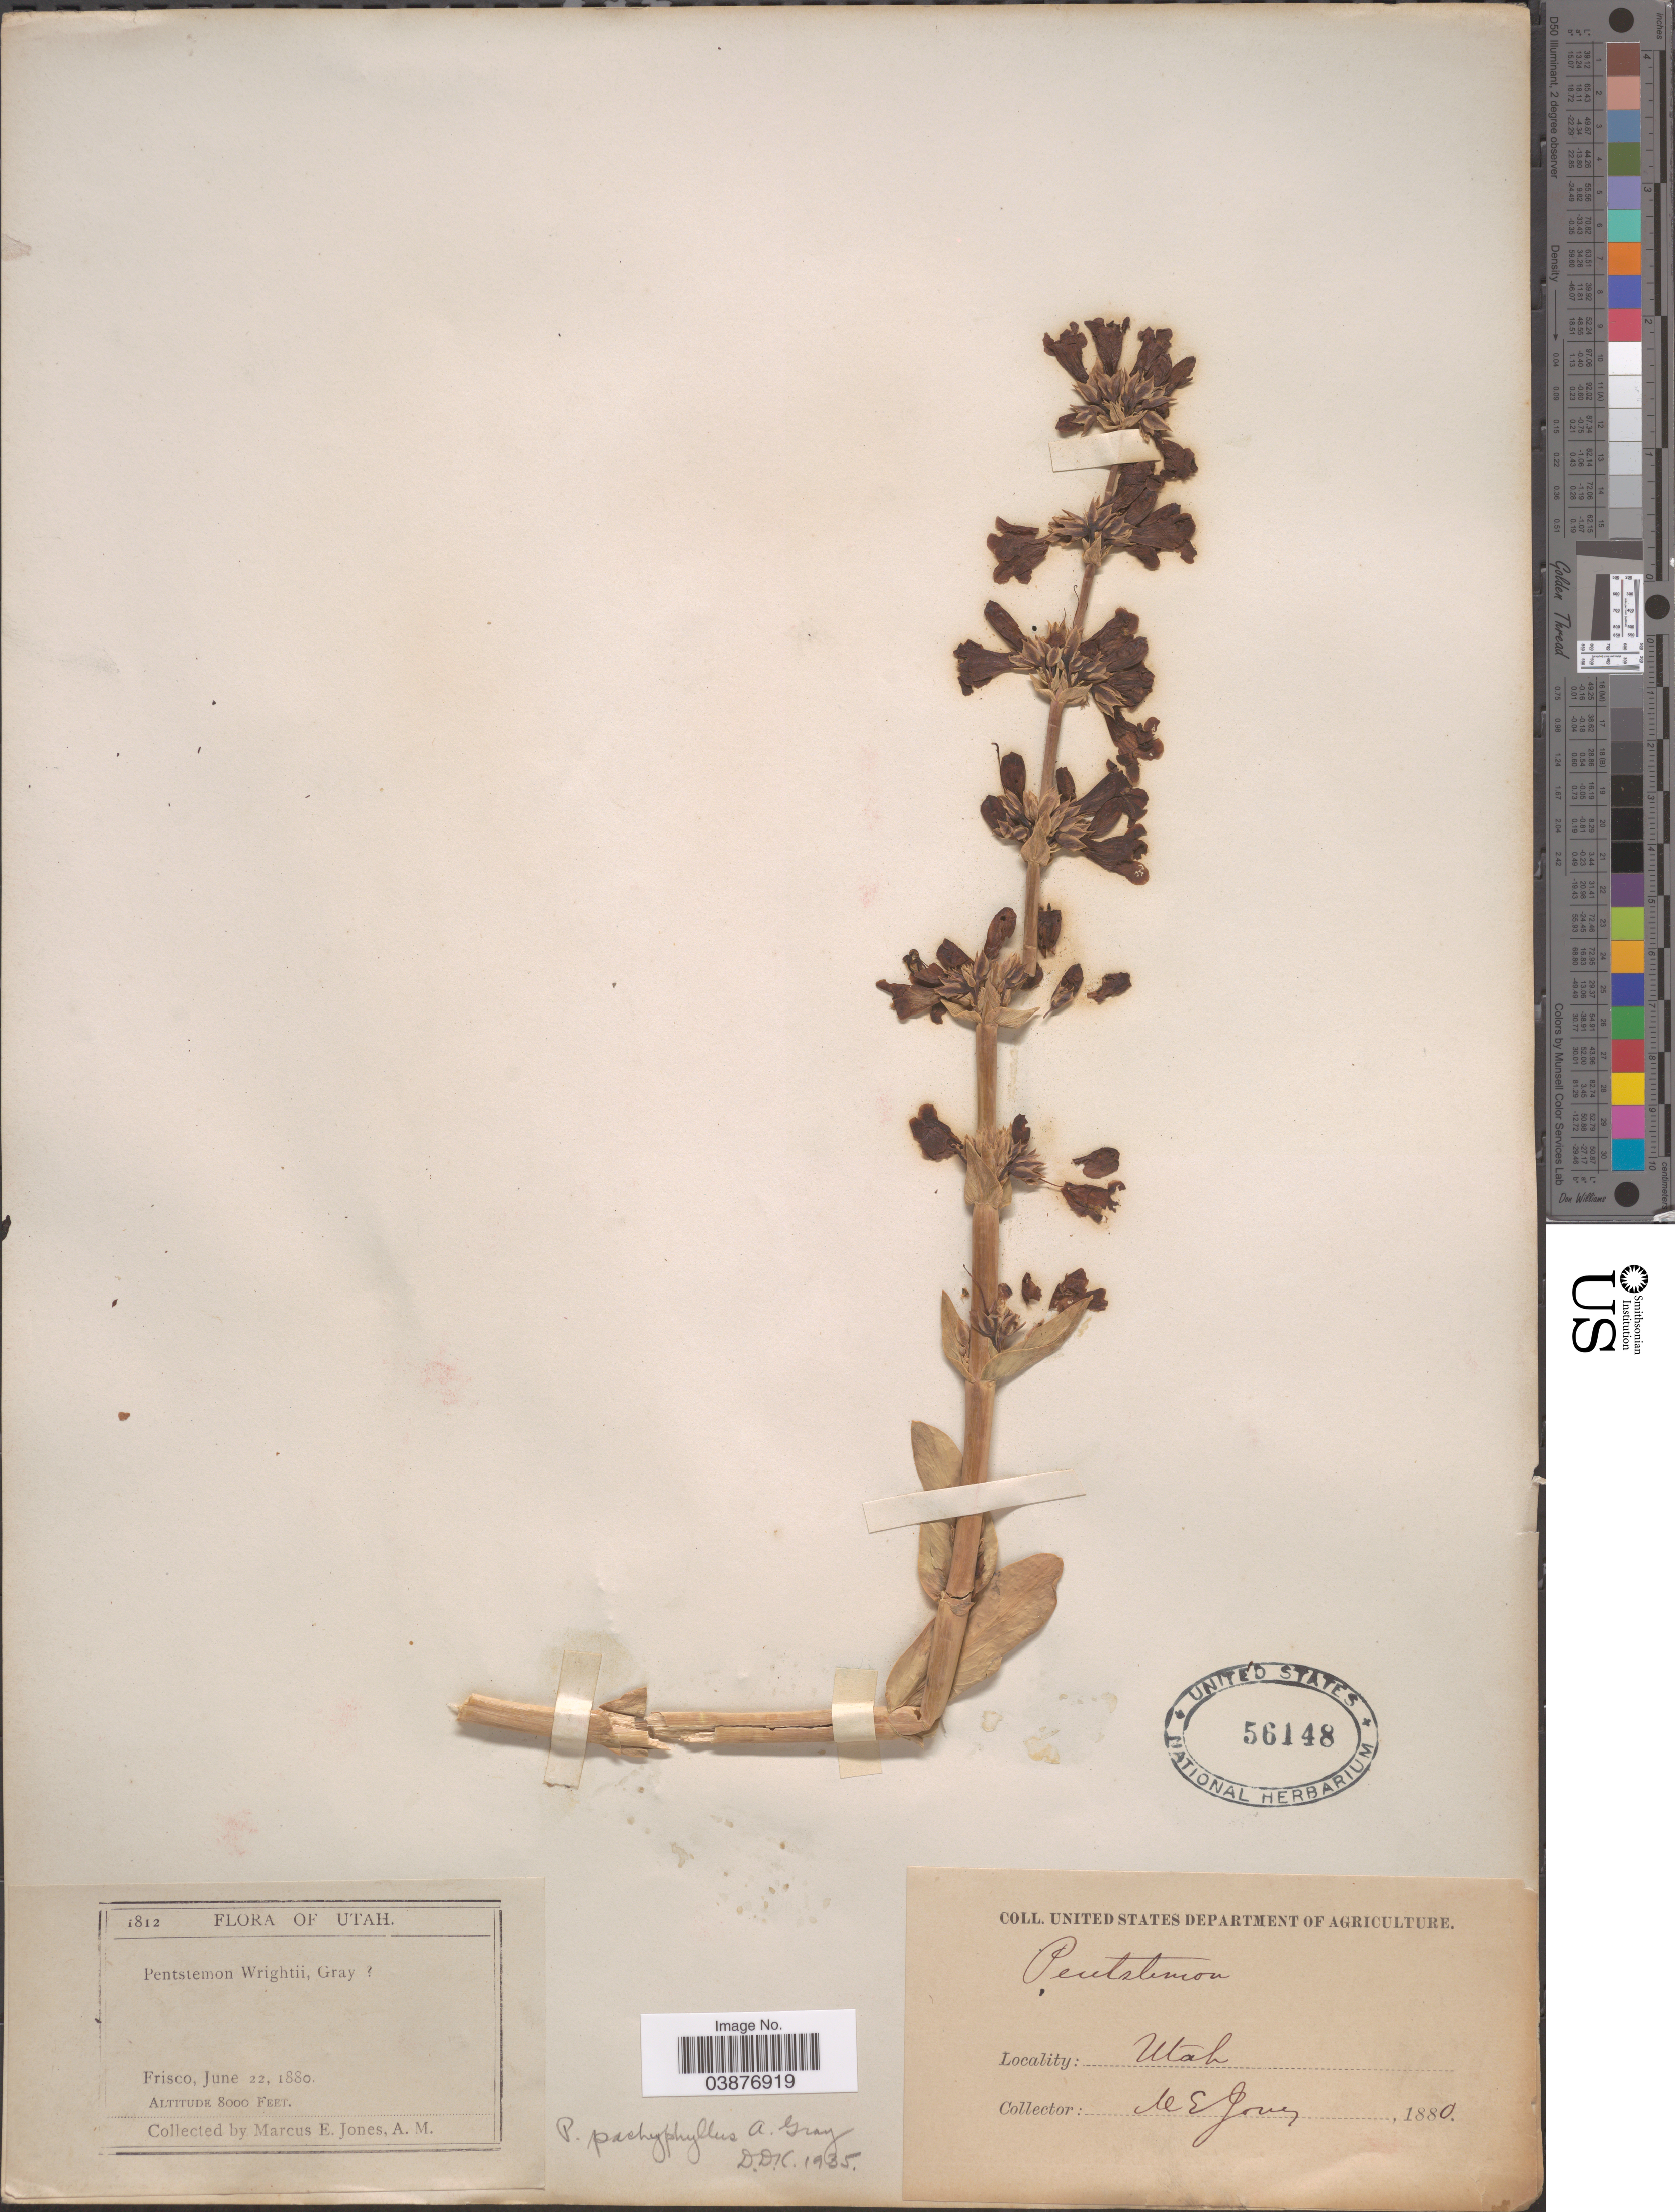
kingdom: Plantae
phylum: Tracheophyta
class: Magnoliopsida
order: Lamiales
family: Plantaginaceae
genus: Penstemon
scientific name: Penstemon pachyphyllus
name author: A. Gray ex Rydb.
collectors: M. E. Jones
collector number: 1812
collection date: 1880-06-22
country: United States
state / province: Utah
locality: Frisco.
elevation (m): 2438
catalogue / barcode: US 56148